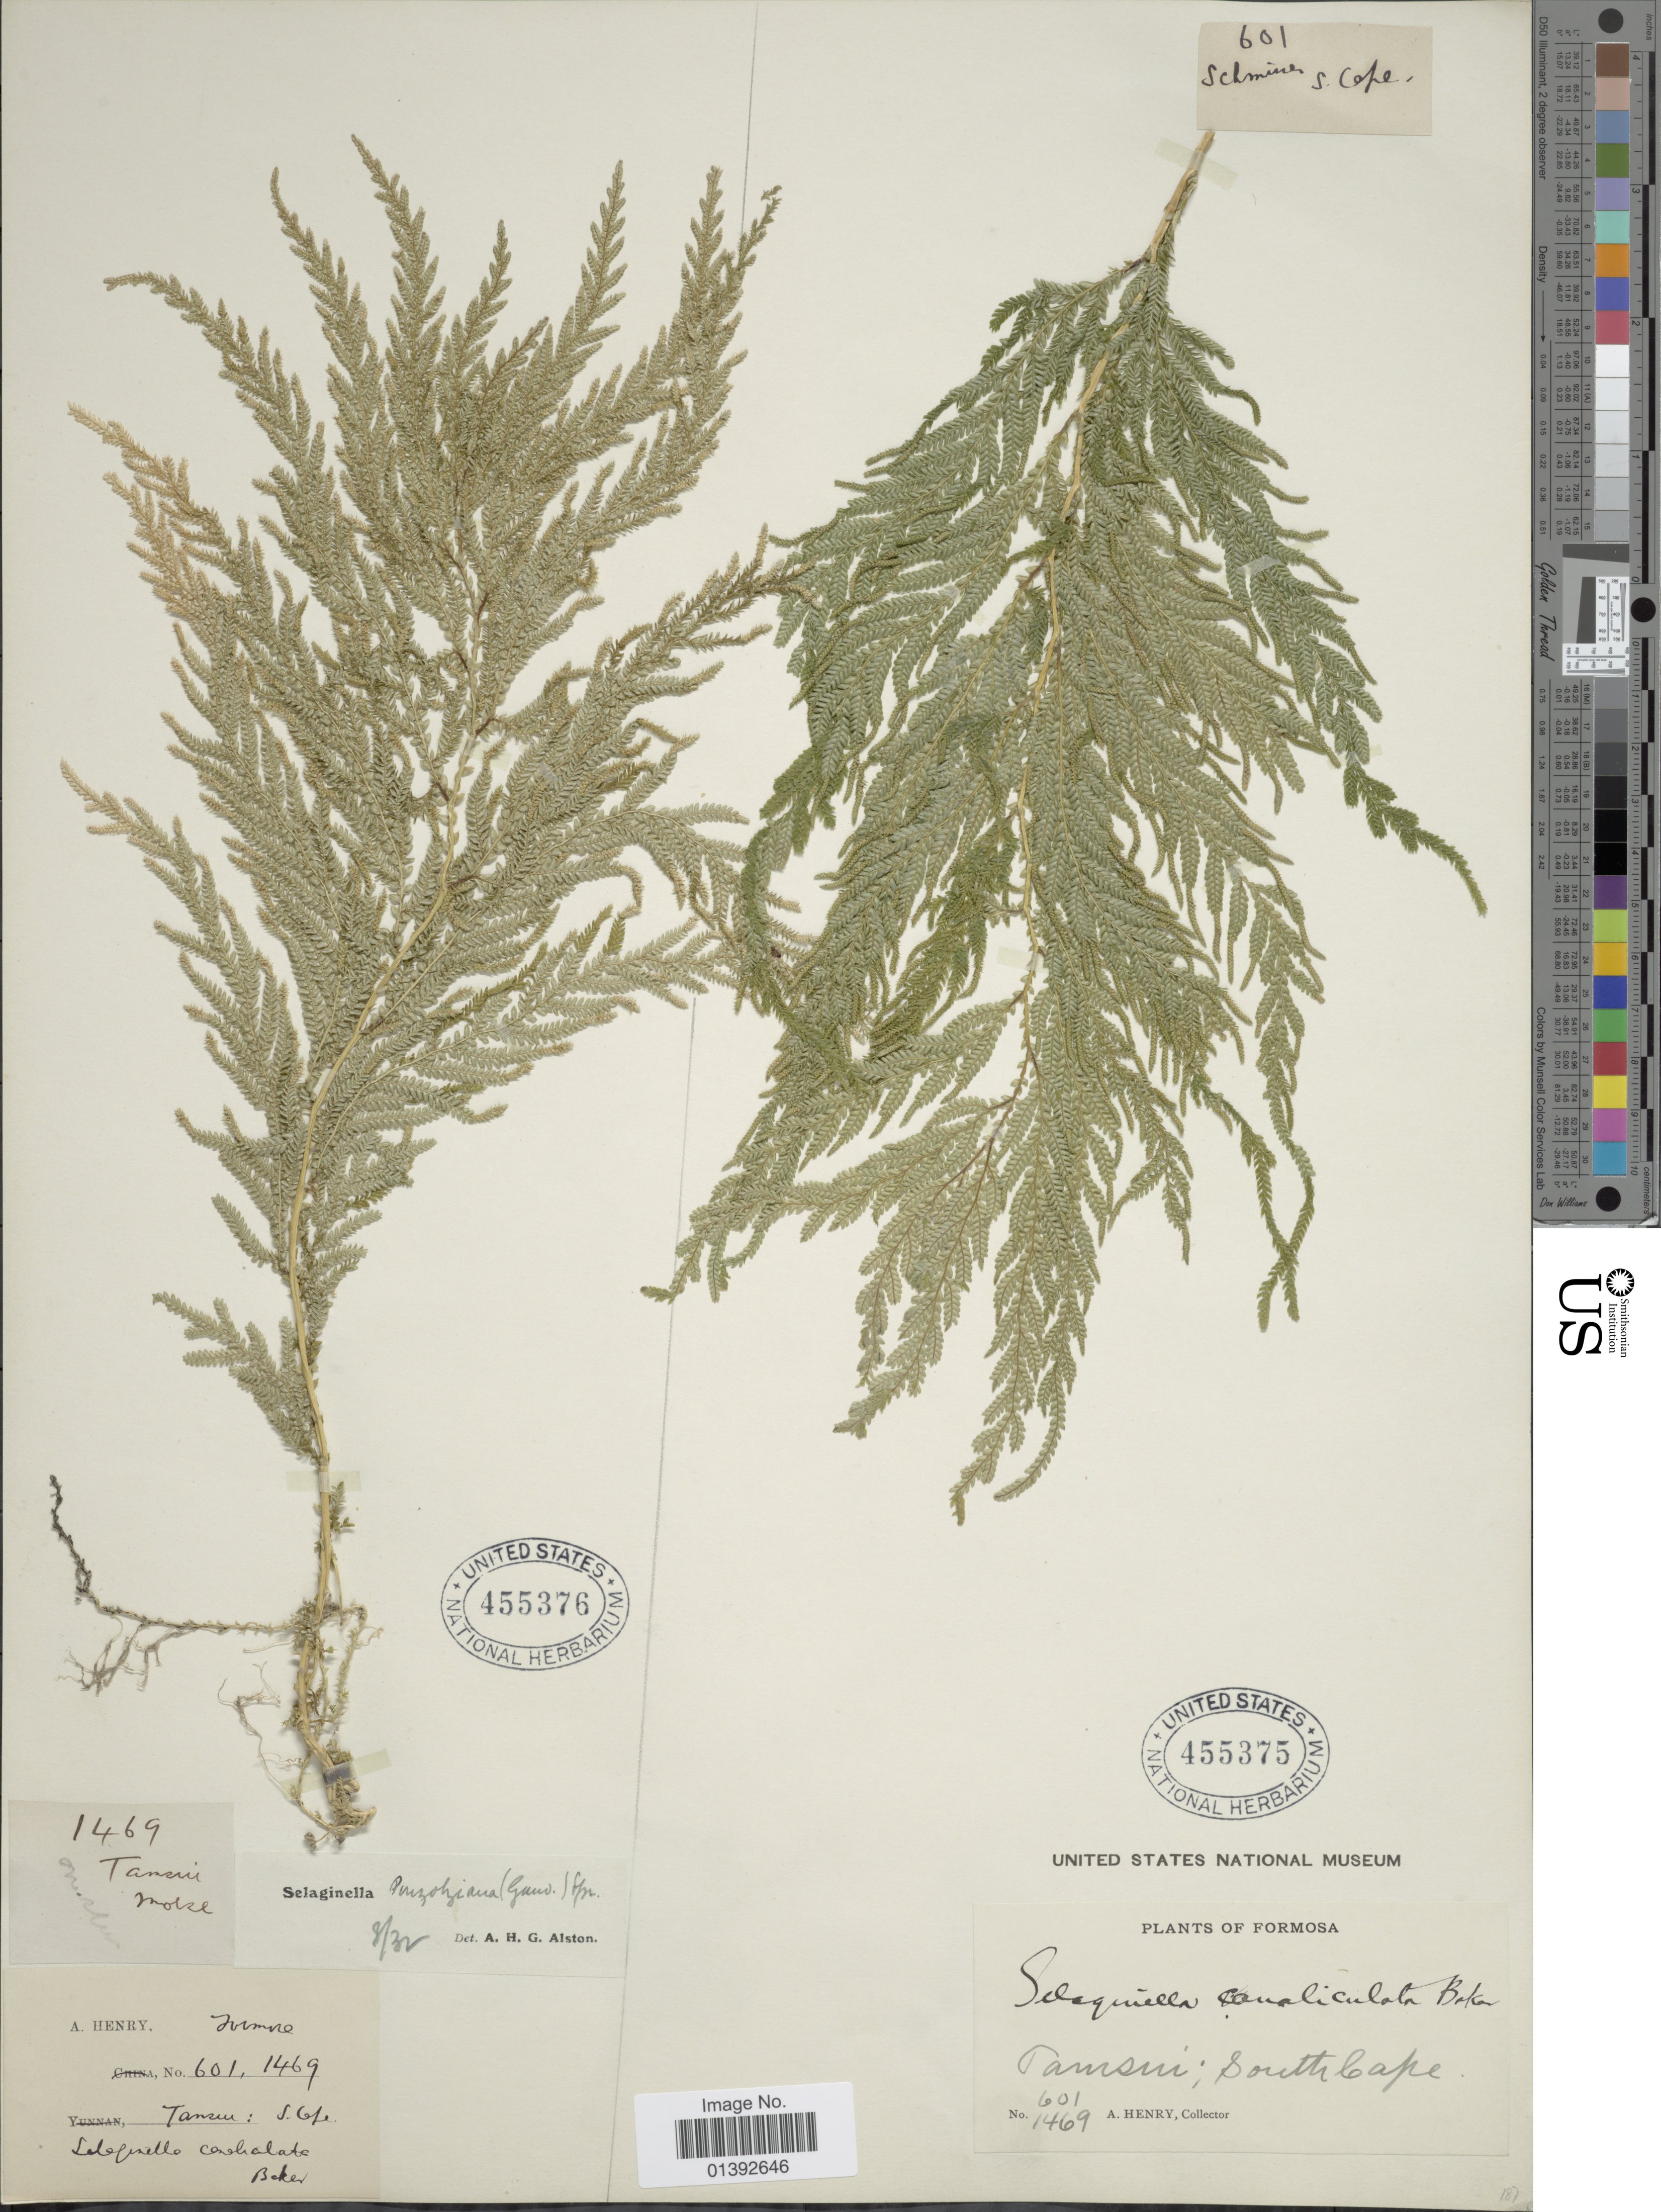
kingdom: Plantae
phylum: Tracheophyta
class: Lycopodiopsida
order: Selaginellales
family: Selaginellaceae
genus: Selaginella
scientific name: Selaginella delicatula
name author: (Desv.) Alston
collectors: A. Henry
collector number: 1469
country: Taiwan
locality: Formosa, Tamsui. Morse.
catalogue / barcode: US 455375